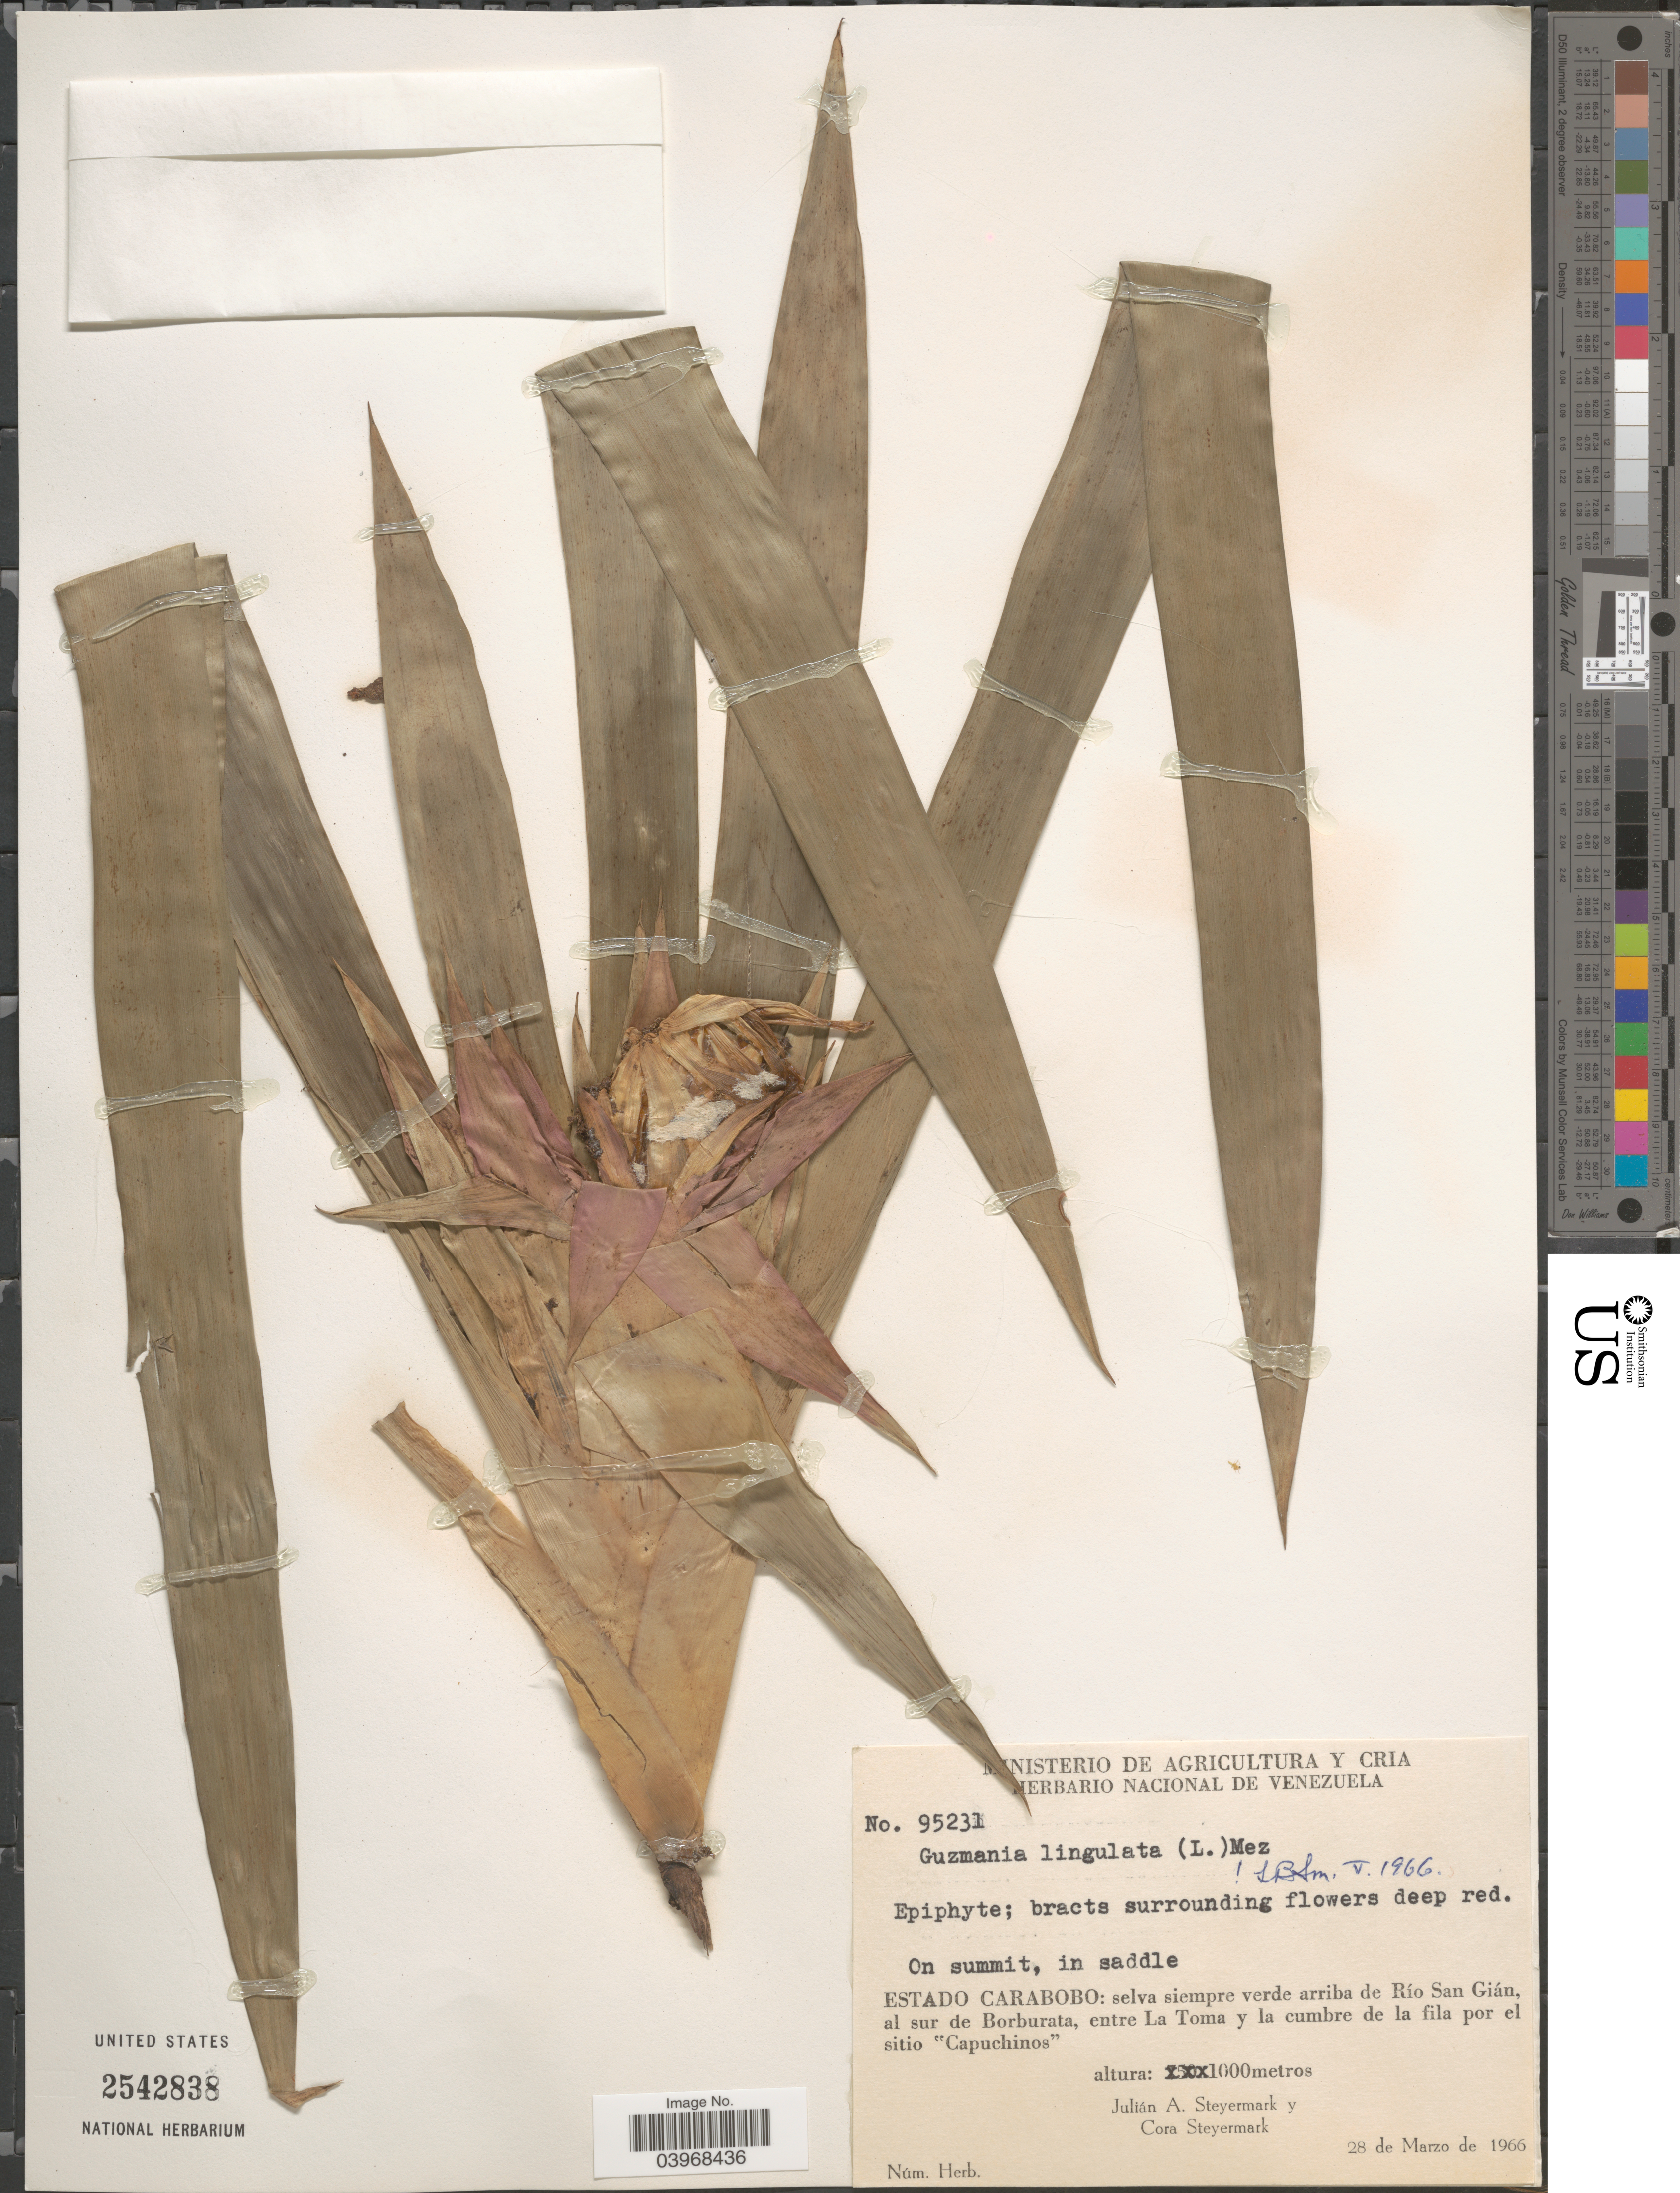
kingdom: Plantae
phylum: Tracheophyta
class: Liliopsida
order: Poales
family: Bromeliaceae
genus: Guzmania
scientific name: Guzmania lingulata var. lingulata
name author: (L.) Mez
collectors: J. Steyermark & C. Steyermark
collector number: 95231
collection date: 1966-03-28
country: Venezuela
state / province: Carabobo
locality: Selva siempre verde arriba de Río San Gián, al sur de Borburata, entre La Toma y la cumbre de la fila por el sitio "Capuchinos".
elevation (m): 1000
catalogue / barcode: US 2542838